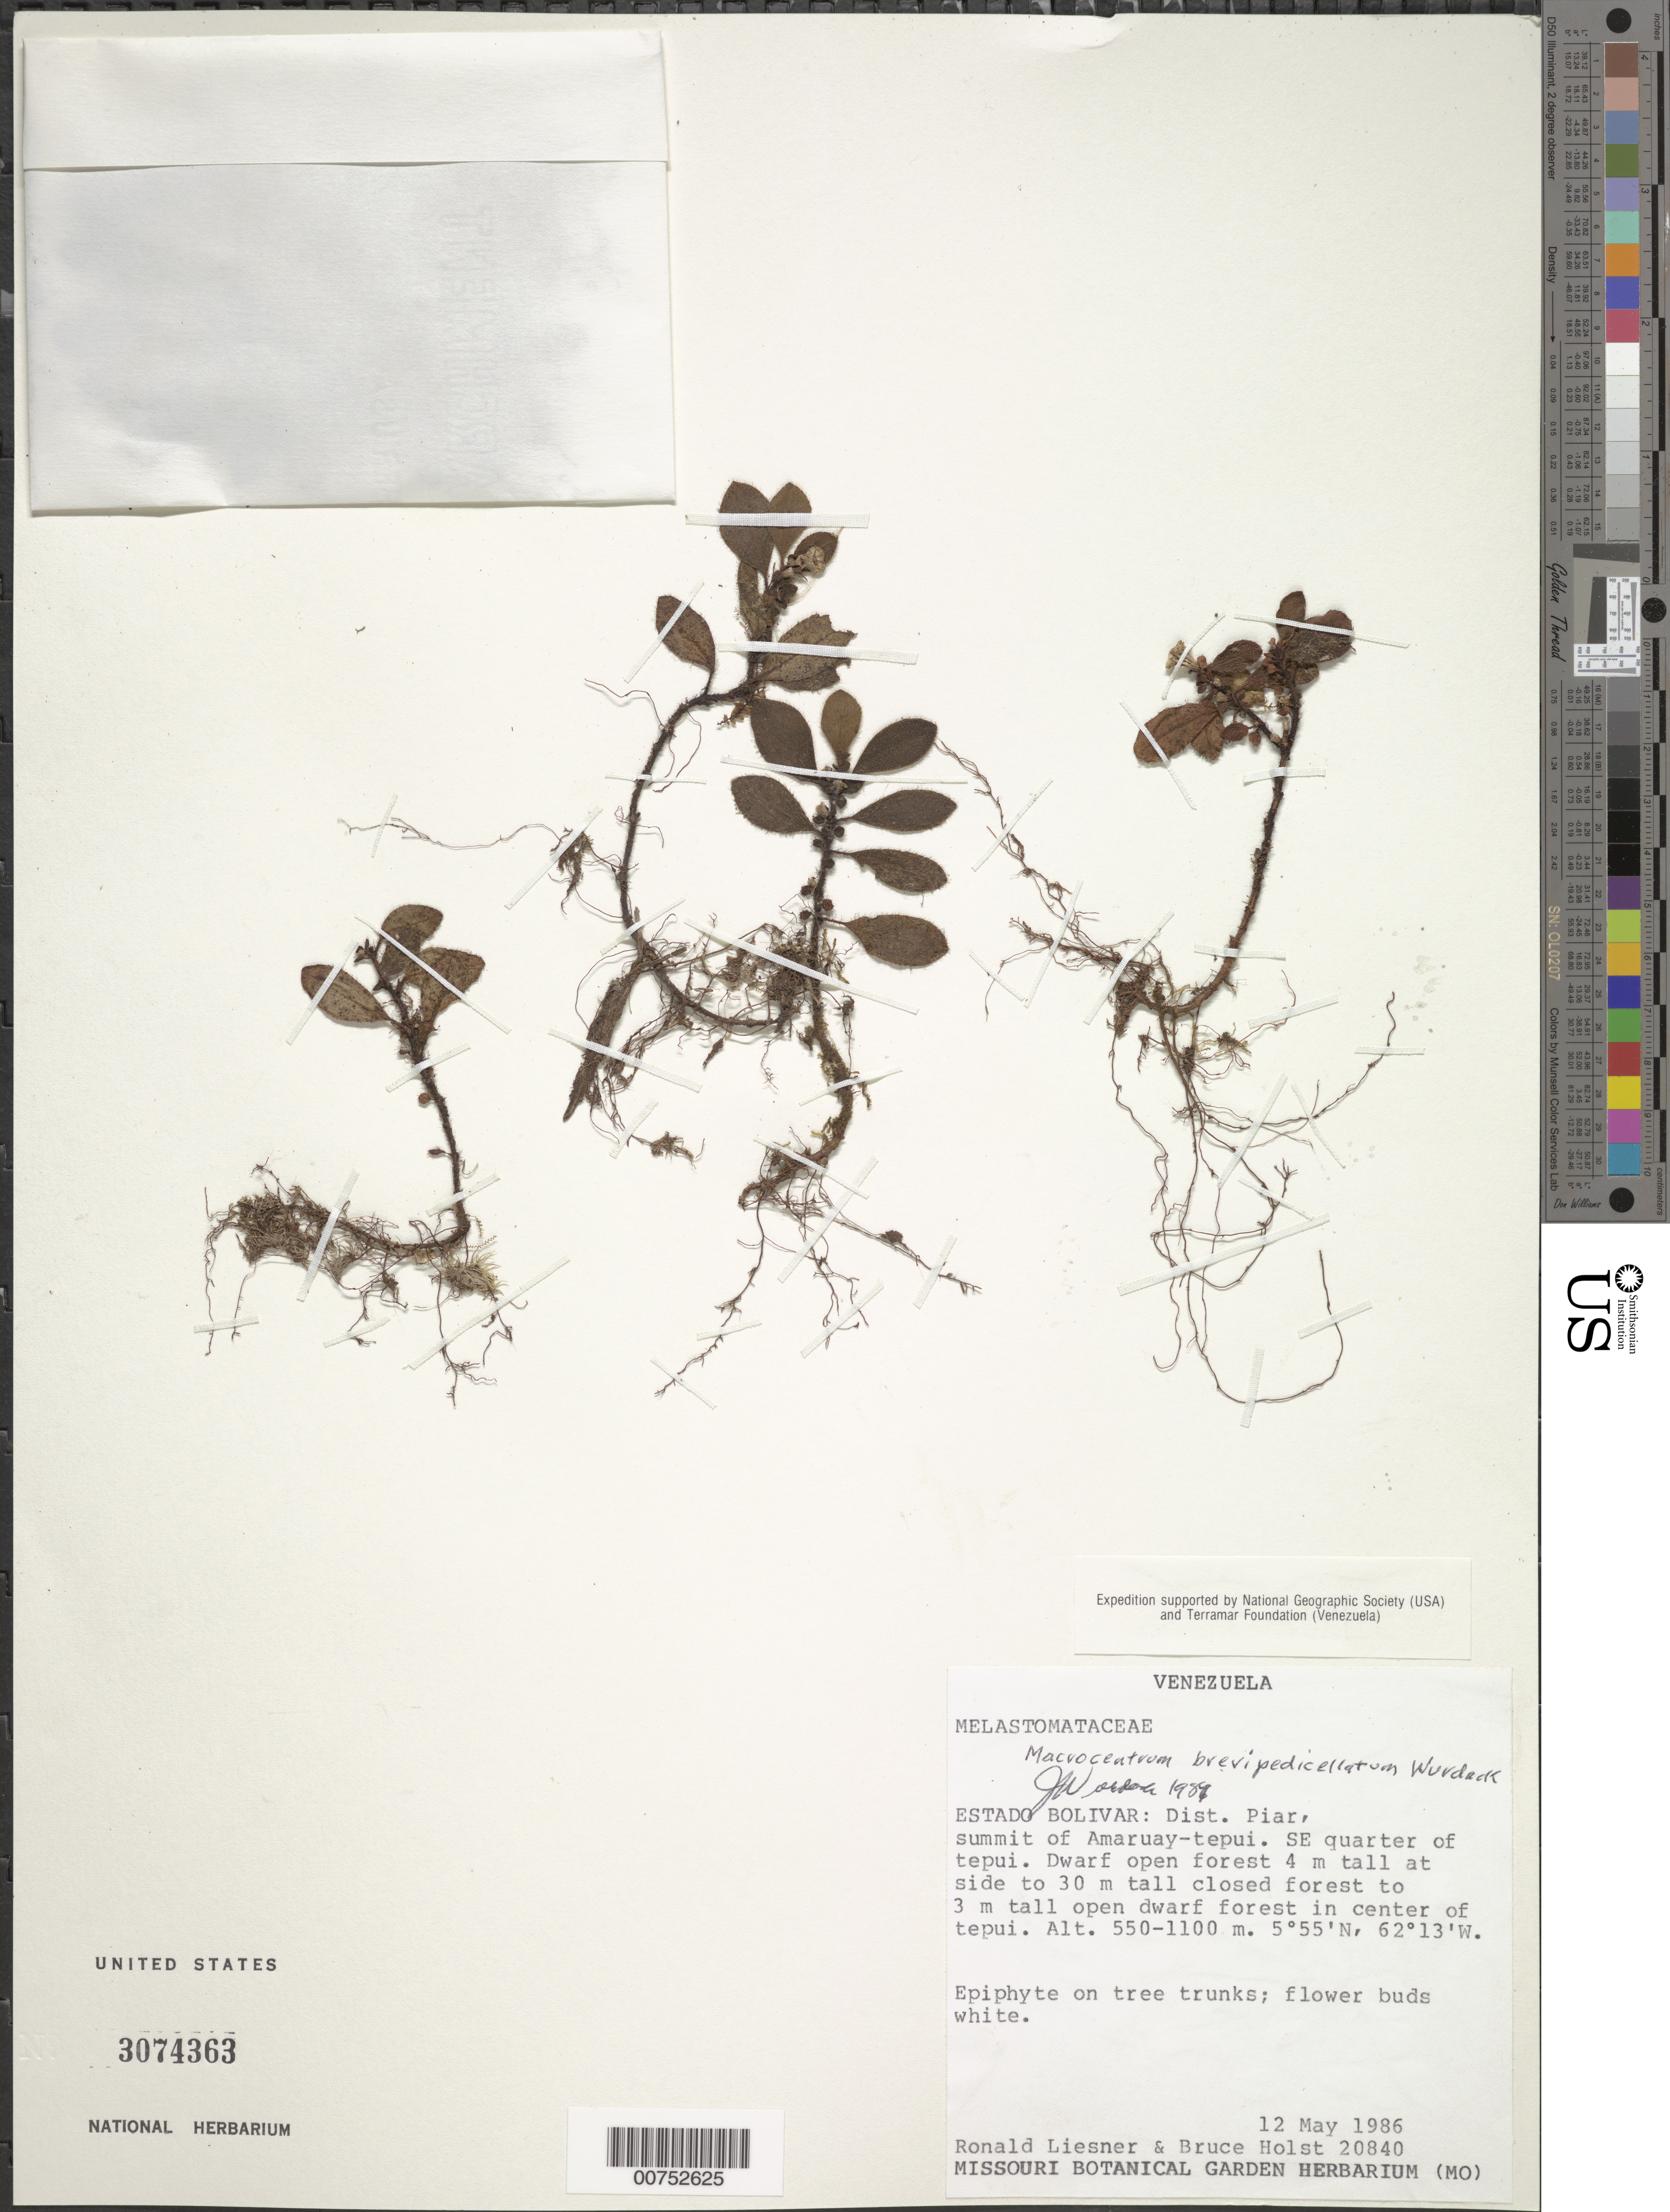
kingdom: Plantae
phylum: Tracheophyta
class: Magnoliopsida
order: Myrtales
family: Melastomataceae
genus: Macrocentrum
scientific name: Macrocentrum brevipedicellatum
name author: Wurdack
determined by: Wurdack, John J., (US), US (UNITED STATES)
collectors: R. L. Liesner & B. Holst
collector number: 20840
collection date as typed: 12-May-86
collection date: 1986-05-12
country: Venezuela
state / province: Bolívar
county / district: Piar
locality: Amaruay-tepuí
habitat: Dwarf open forest, center of tepui; on tree trunks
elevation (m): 550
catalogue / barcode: US 3074363